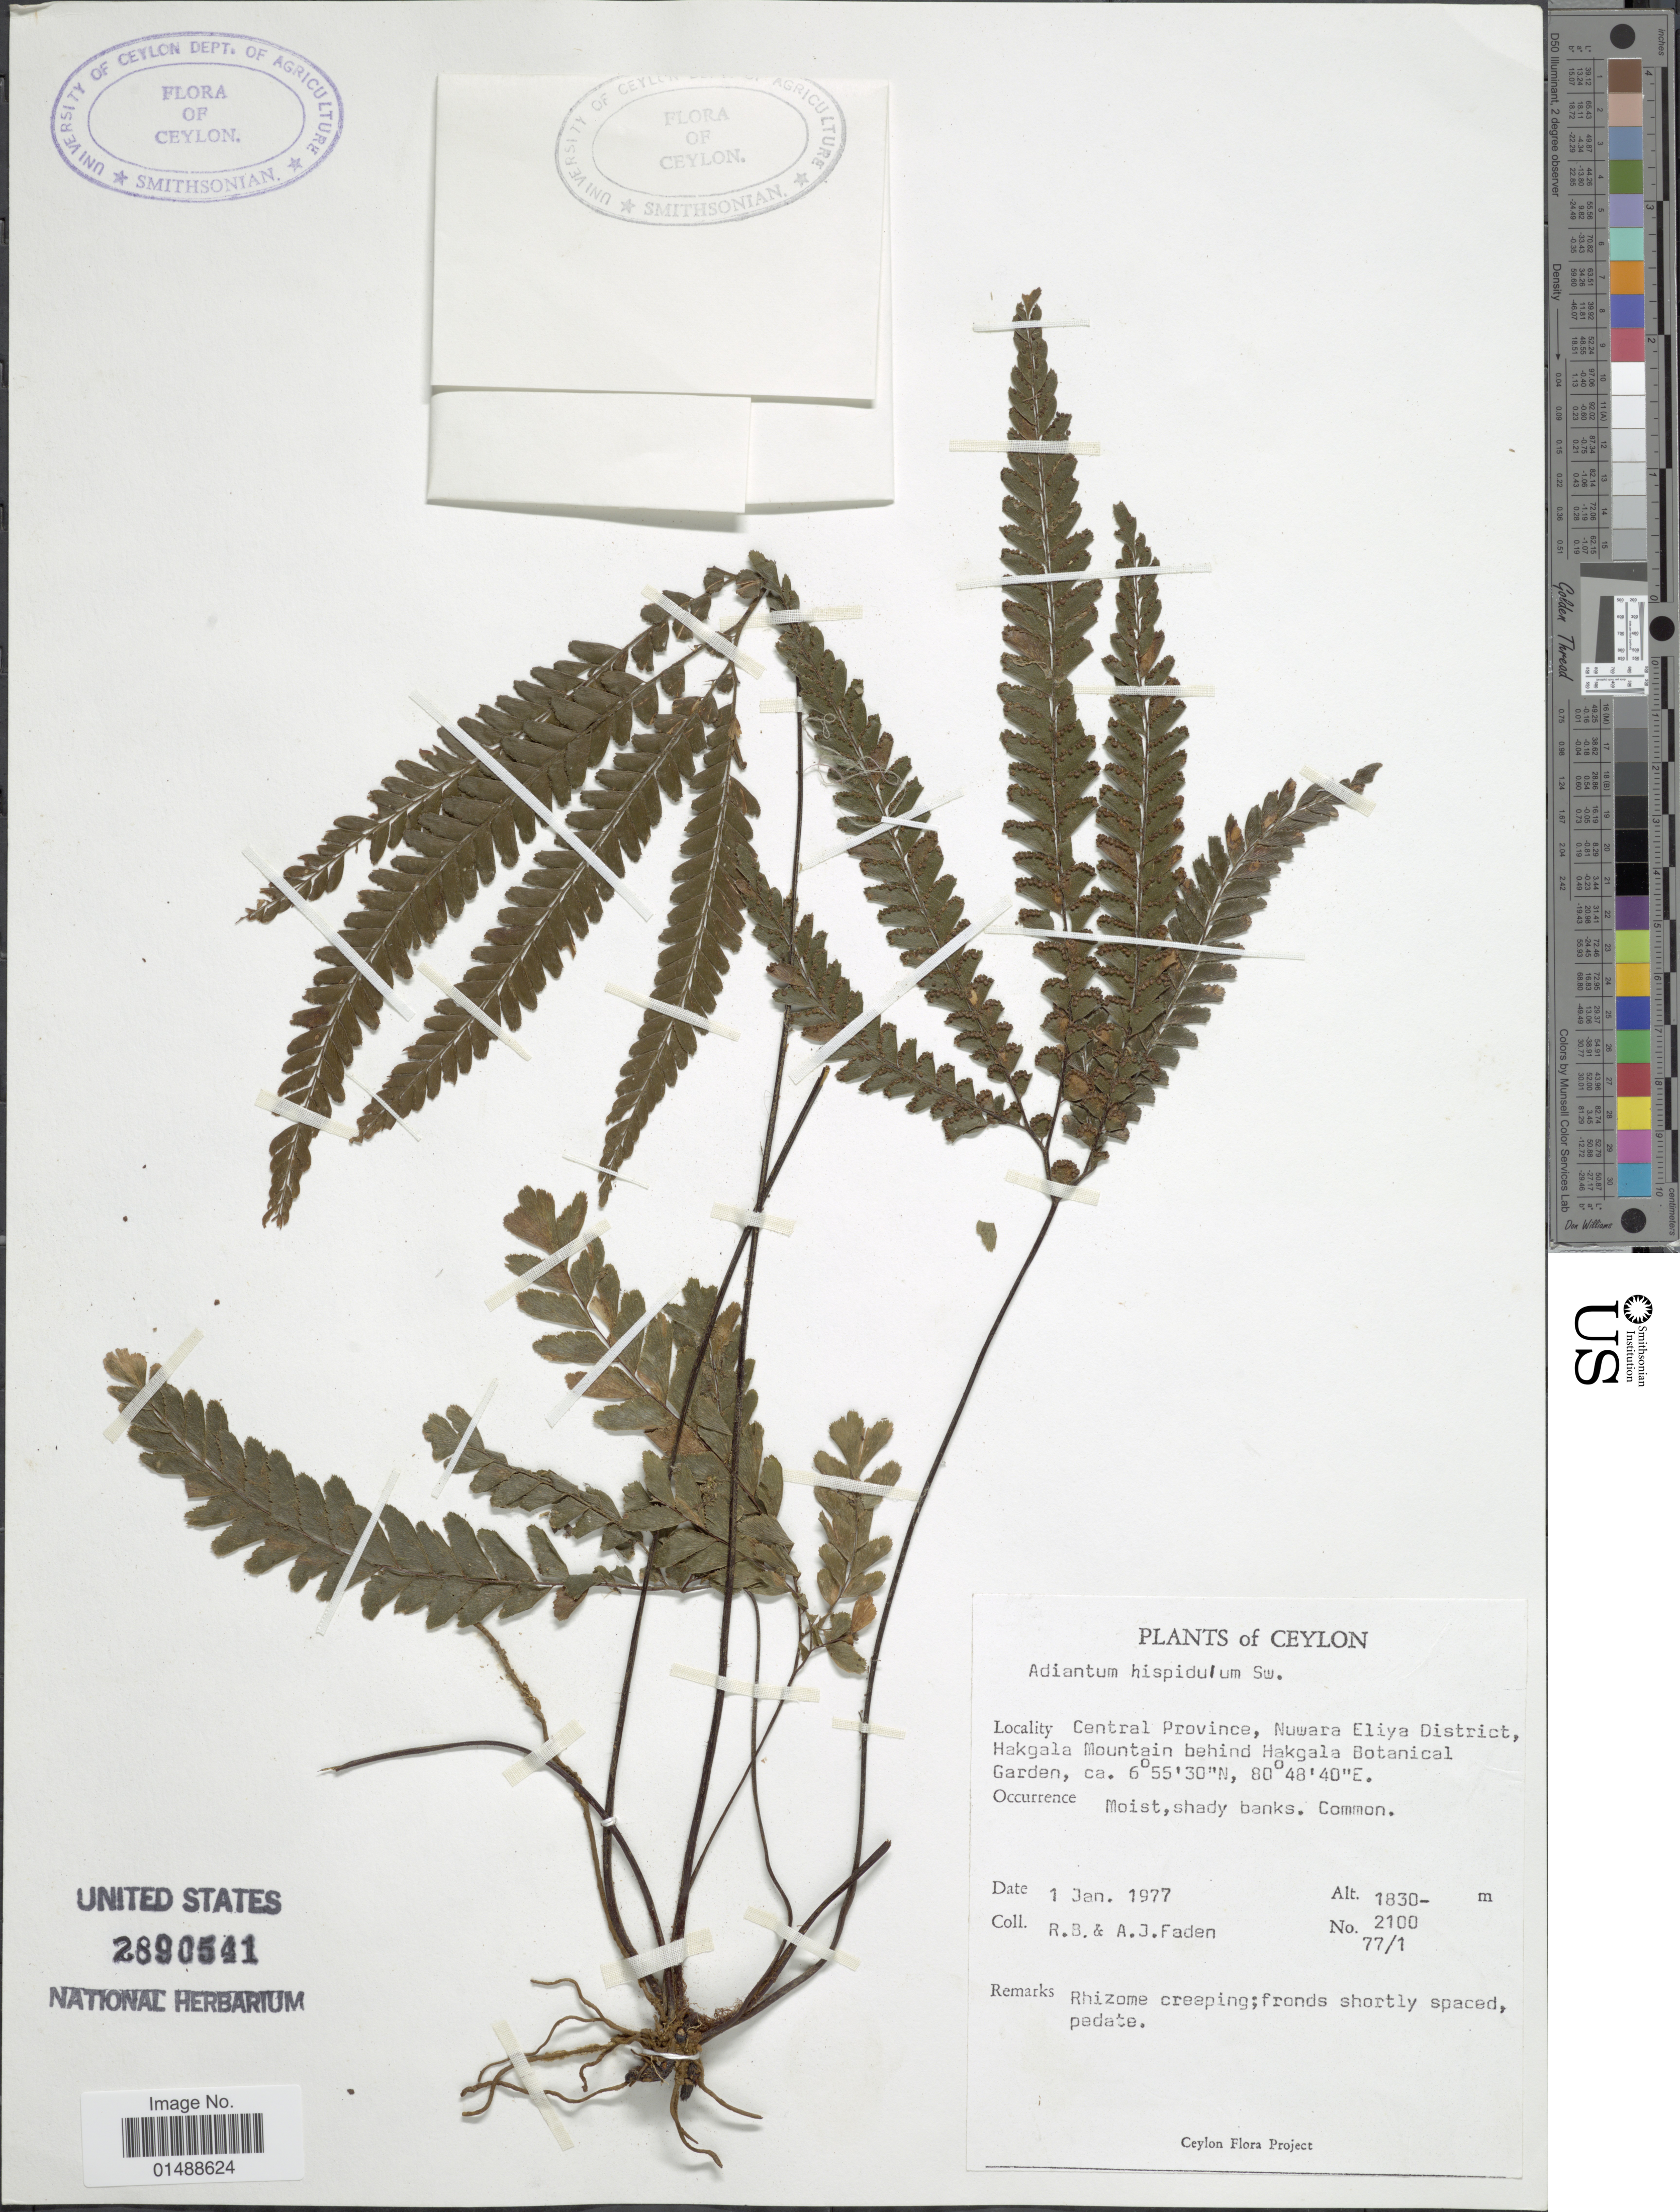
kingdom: Plantae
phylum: Tracheophyta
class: Polypodiopsida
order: Polypodiales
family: Pteridaceae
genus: Adiantum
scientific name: Adiantum hispidulum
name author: Sw.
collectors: R. B. Faden & A. J. Faden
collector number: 77/1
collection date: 1977-01-01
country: Sri Lanka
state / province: Central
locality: Ceylon, Central Province, Nuwara Eliya District, Hakgala Mountain behind Hakgala Botanical Garden.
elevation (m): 1830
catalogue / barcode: US 2890541